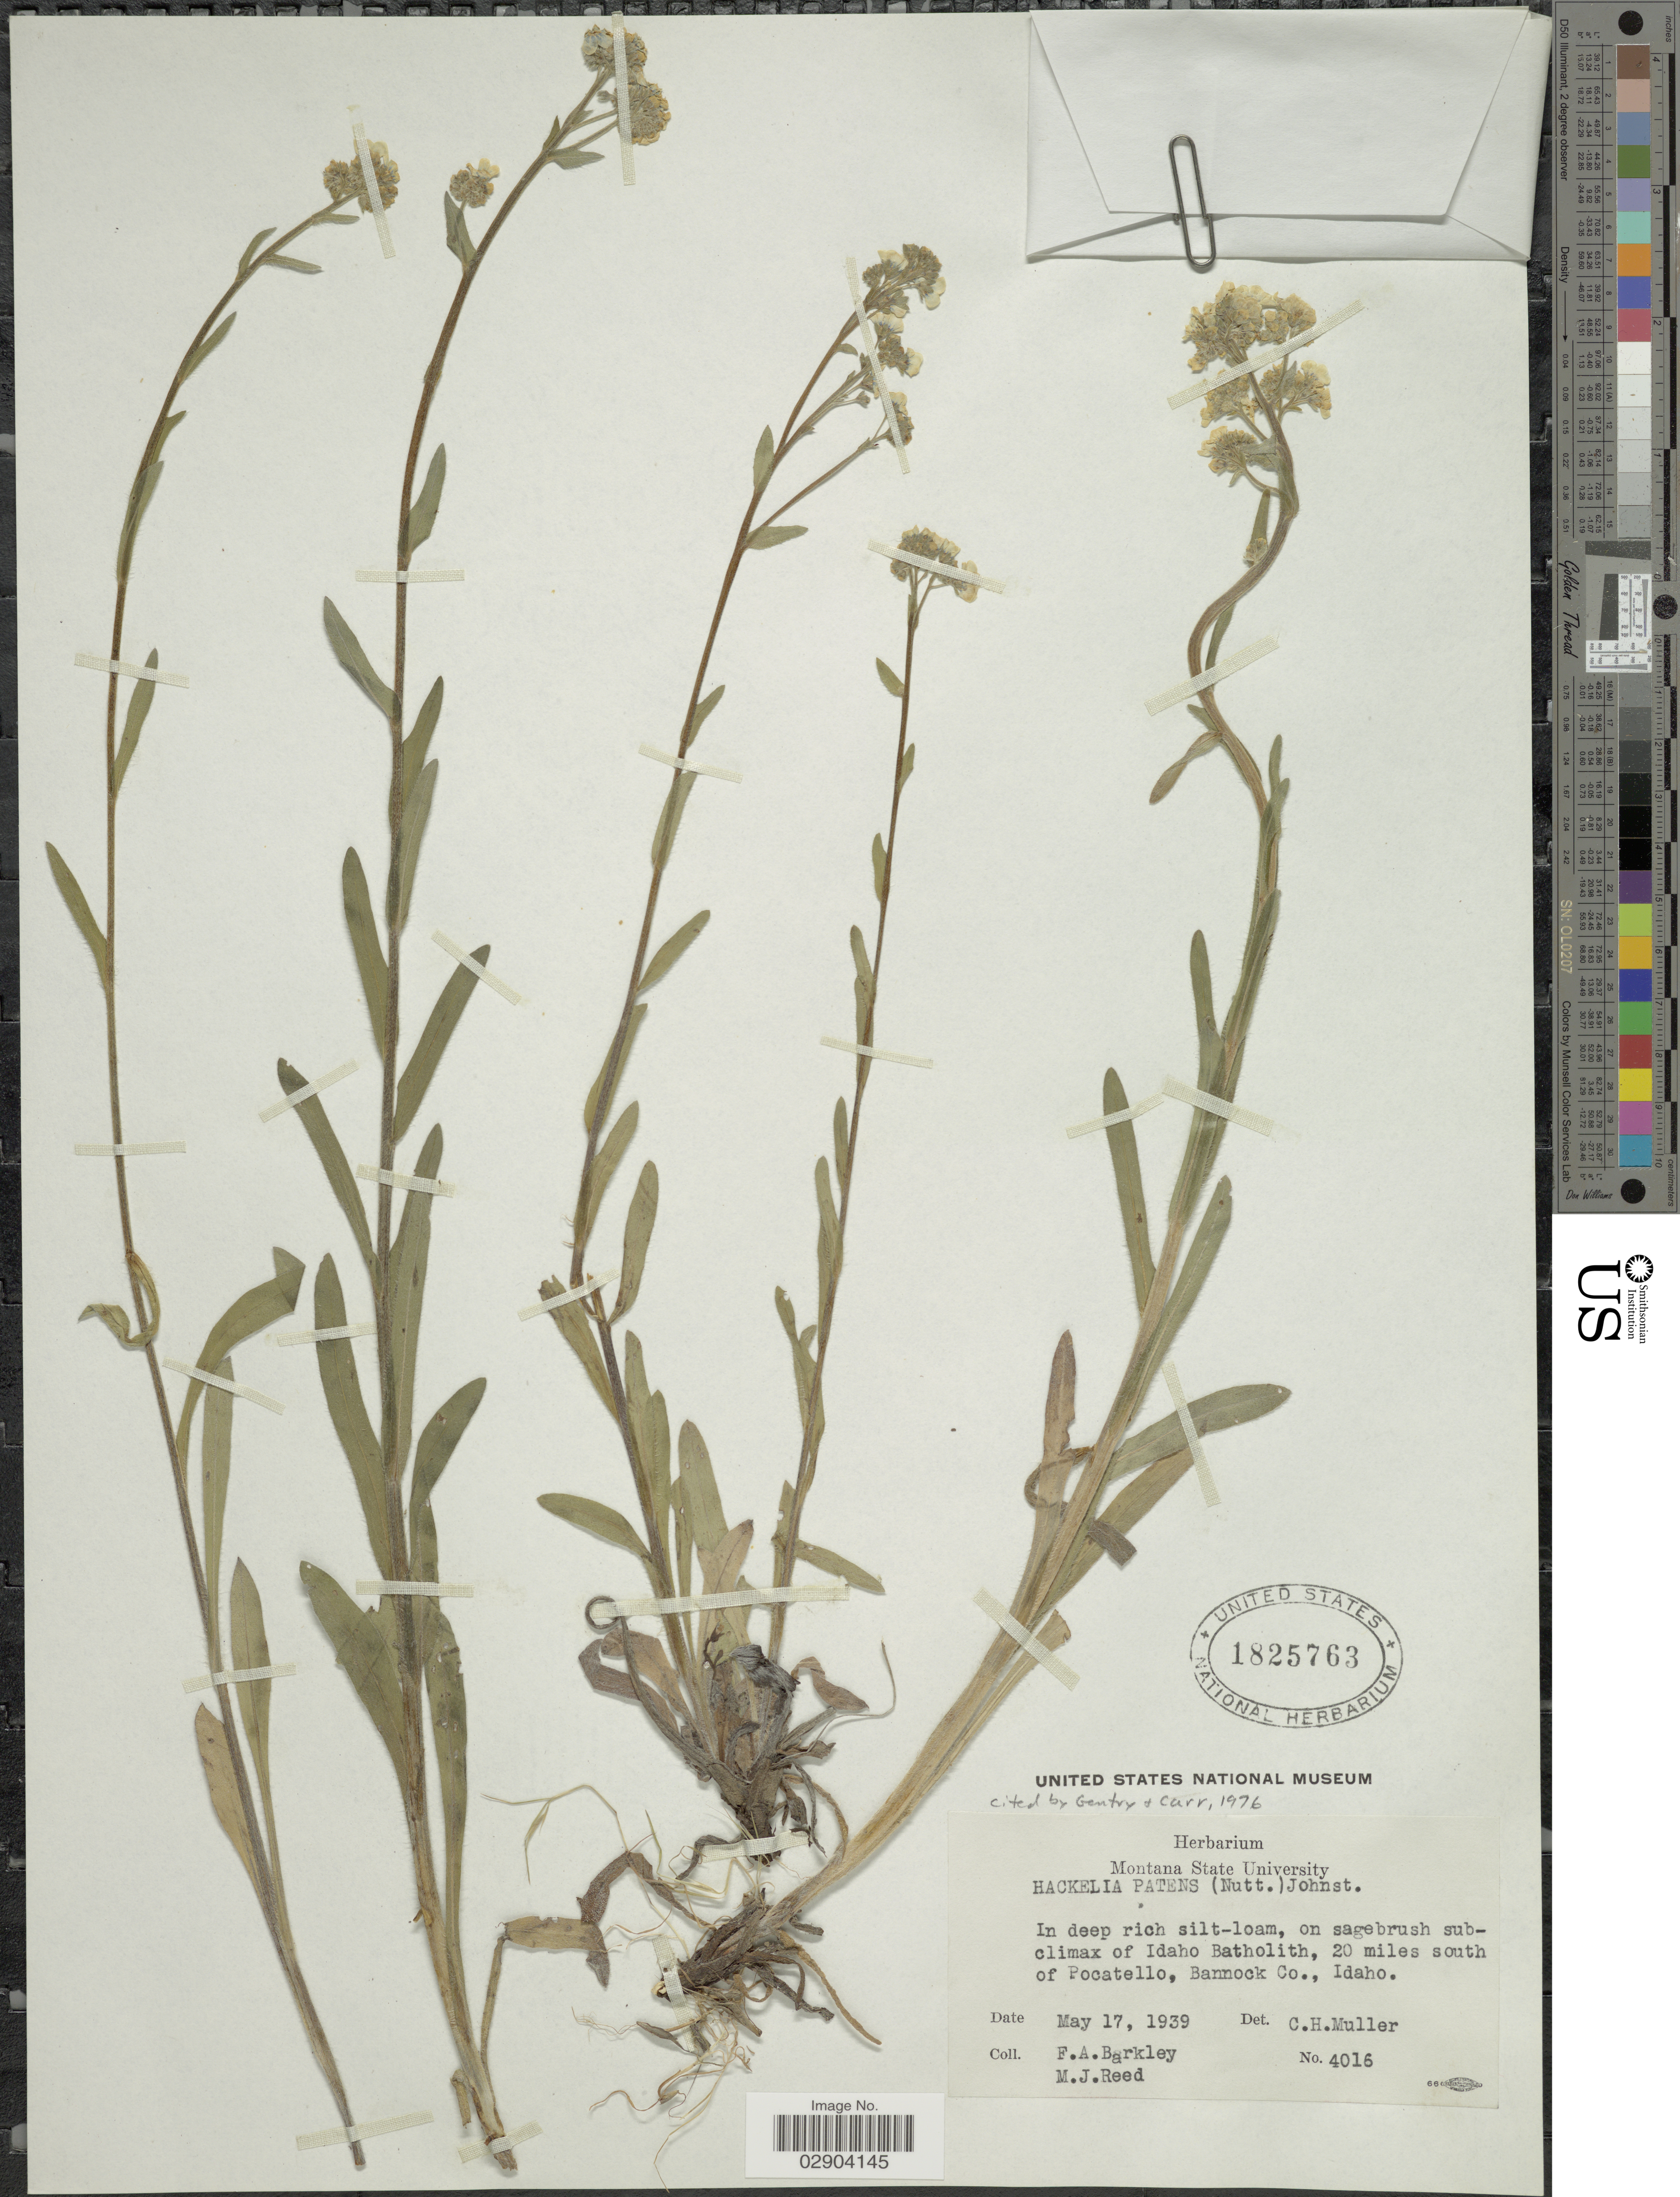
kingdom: Plantae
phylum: Tracheophyta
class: Magnoliopsida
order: Boraginales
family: Boraginaceae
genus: Hackelia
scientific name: Hackelia patens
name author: I.M. Johnst.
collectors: F. A. Barkley & M. Reed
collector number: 4016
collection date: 1939-05-17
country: United States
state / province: Idaho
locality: On sagebrush subclimax of Idaho Batholith, 20 miles south of Picatello, Bannock Co.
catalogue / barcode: US 1825763